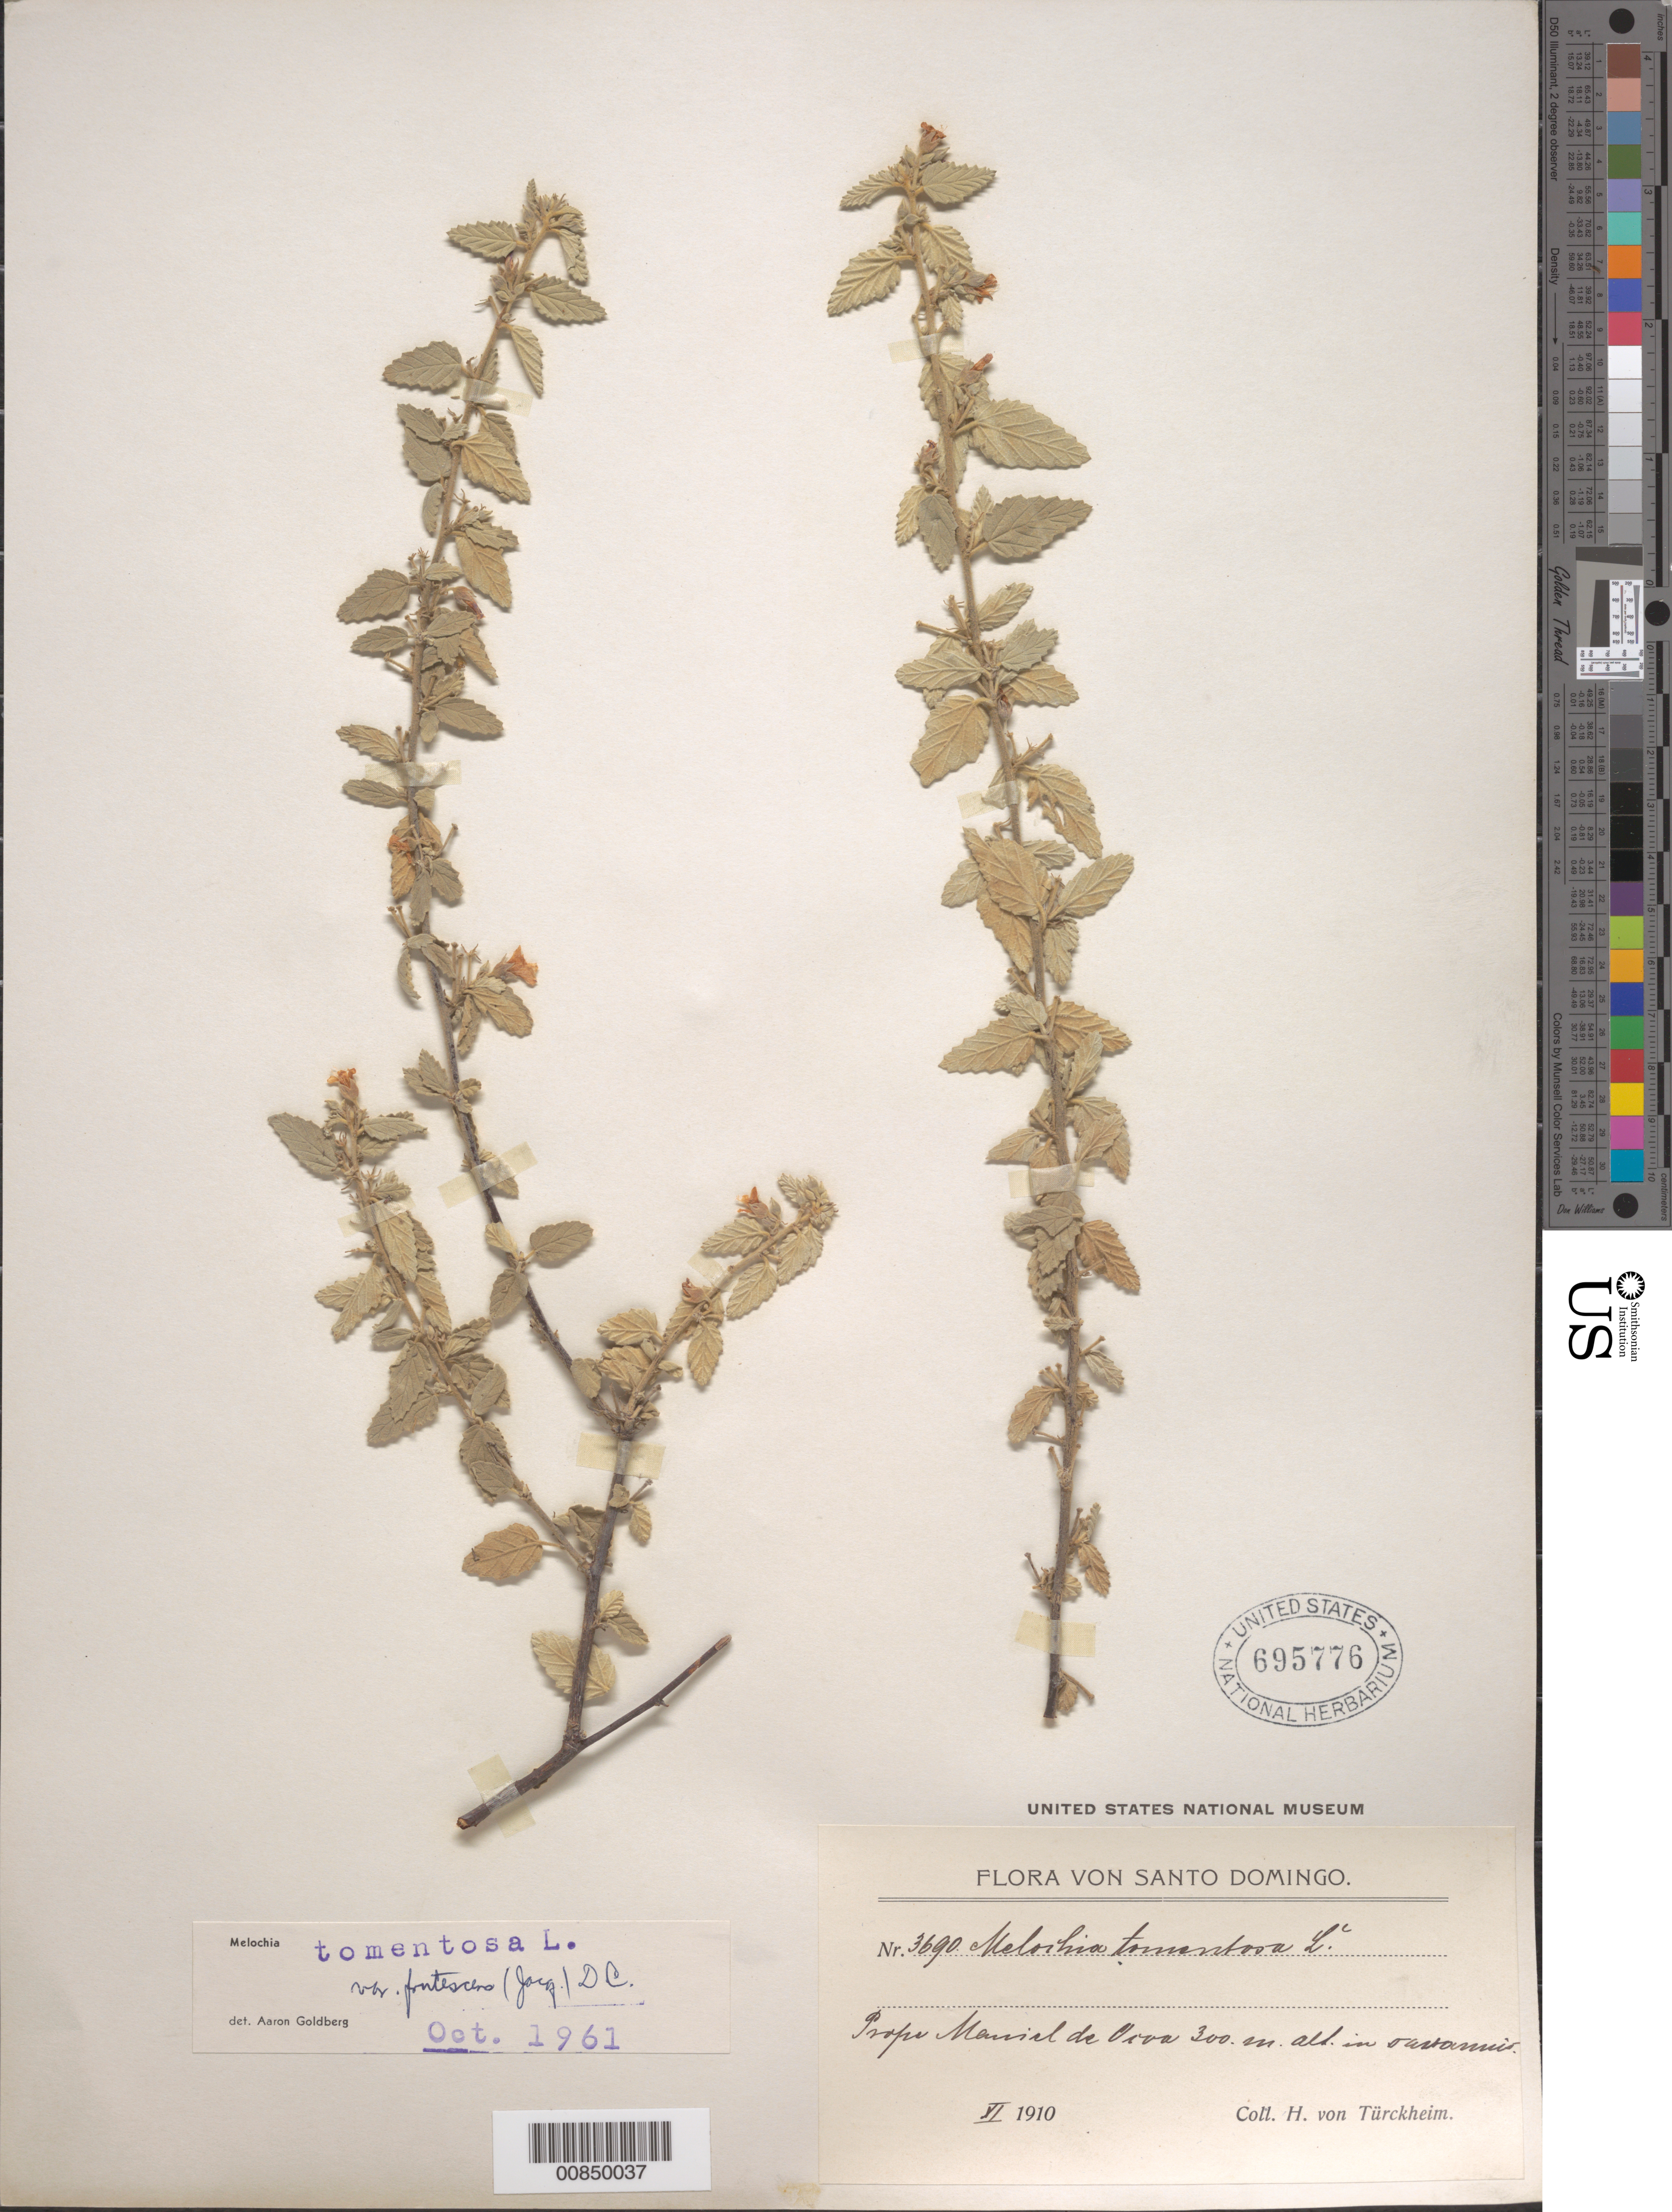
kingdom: Plantae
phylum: Tracheophyta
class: Magnoliopsida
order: Malvales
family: Malvaceae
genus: Melochia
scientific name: Melochia tomentosa var. frutescens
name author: DC.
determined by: Goldberg, Aaron, (US), NMNH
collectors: H. von Türckheim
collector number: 3690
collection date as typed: Jun 1910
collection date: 1910-06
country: Dominican Republic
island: Hispaniola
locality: Prov. "Maniel de Viva"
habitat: In savannis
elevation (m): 300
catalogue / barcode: US 695776